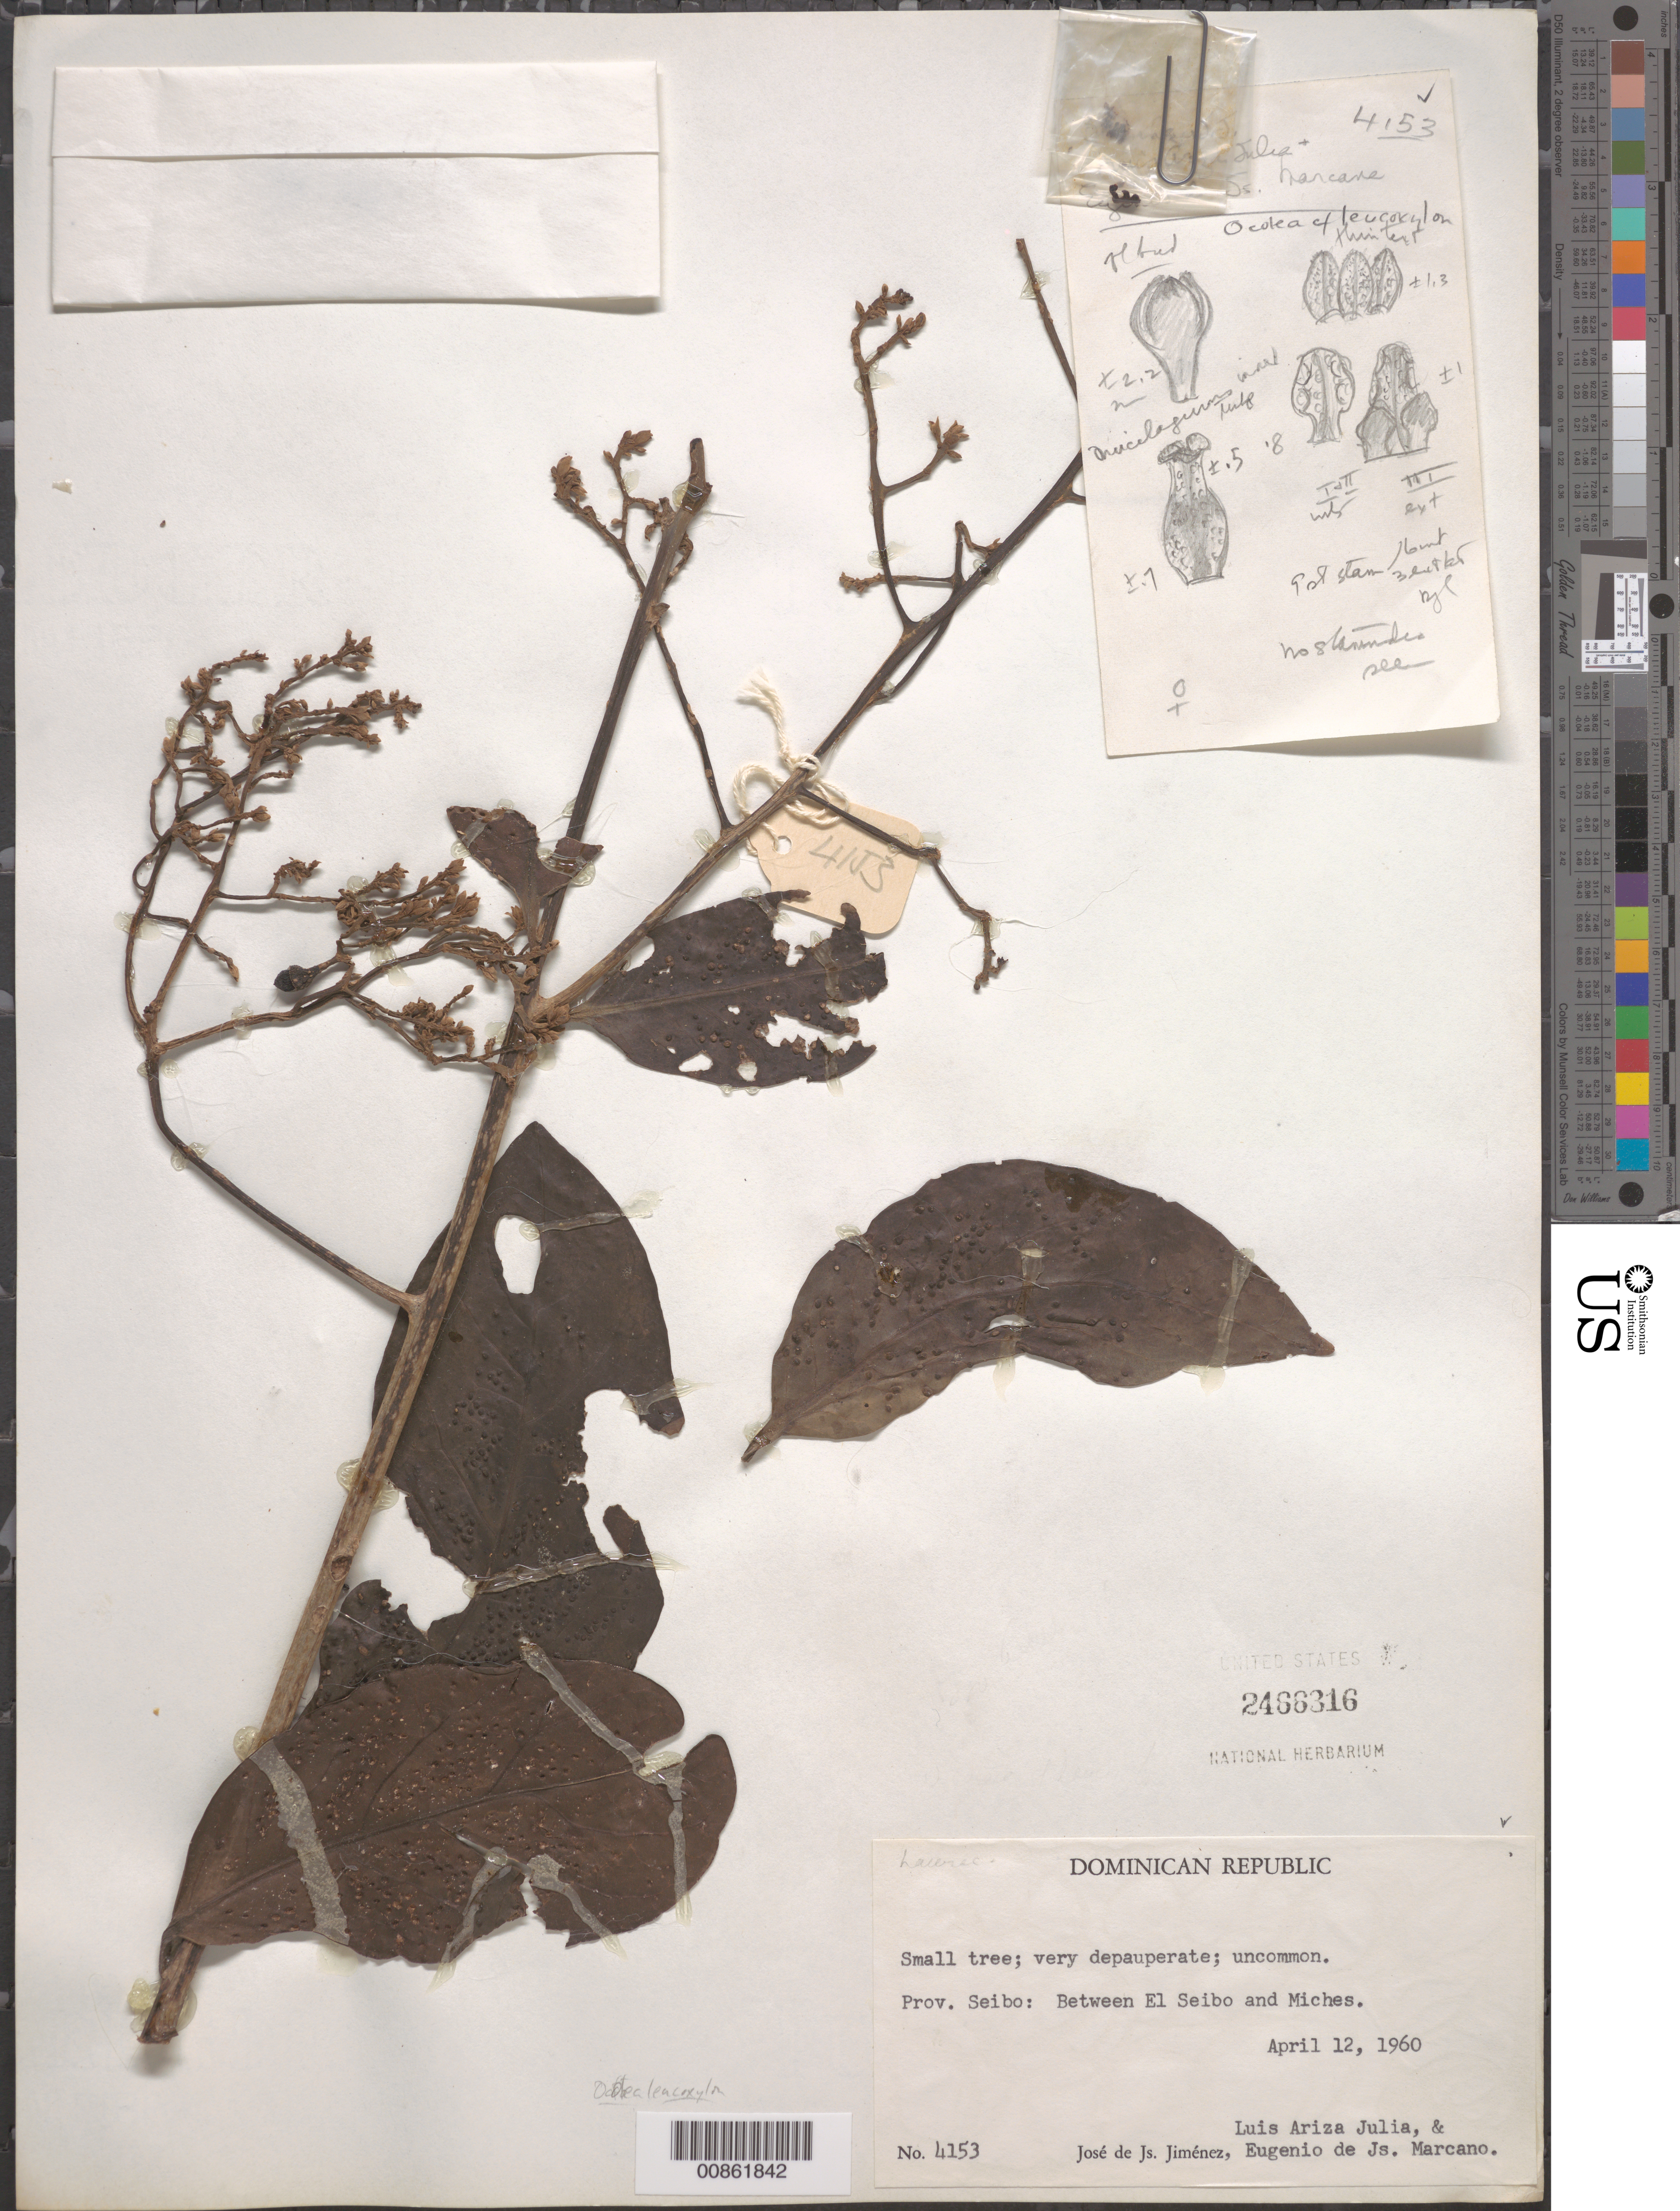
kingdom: Plantae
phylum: Tracheophyta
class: Magnoliopsida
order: Laurales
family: Lauraceae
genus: Ocotea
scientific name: Ocotea leucoxylon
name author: (Sw.) Laness.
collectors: J. J. Jiménez Almonte, L. Ariza-Julia & E. J. Marcano F.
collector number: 4153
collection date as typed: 12 Apr 1960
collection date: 1960-04-12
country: Dominican Republic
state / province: El Seibo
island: Hispaniola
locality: Between El Seibo and Miches.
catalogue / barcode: US 2466316